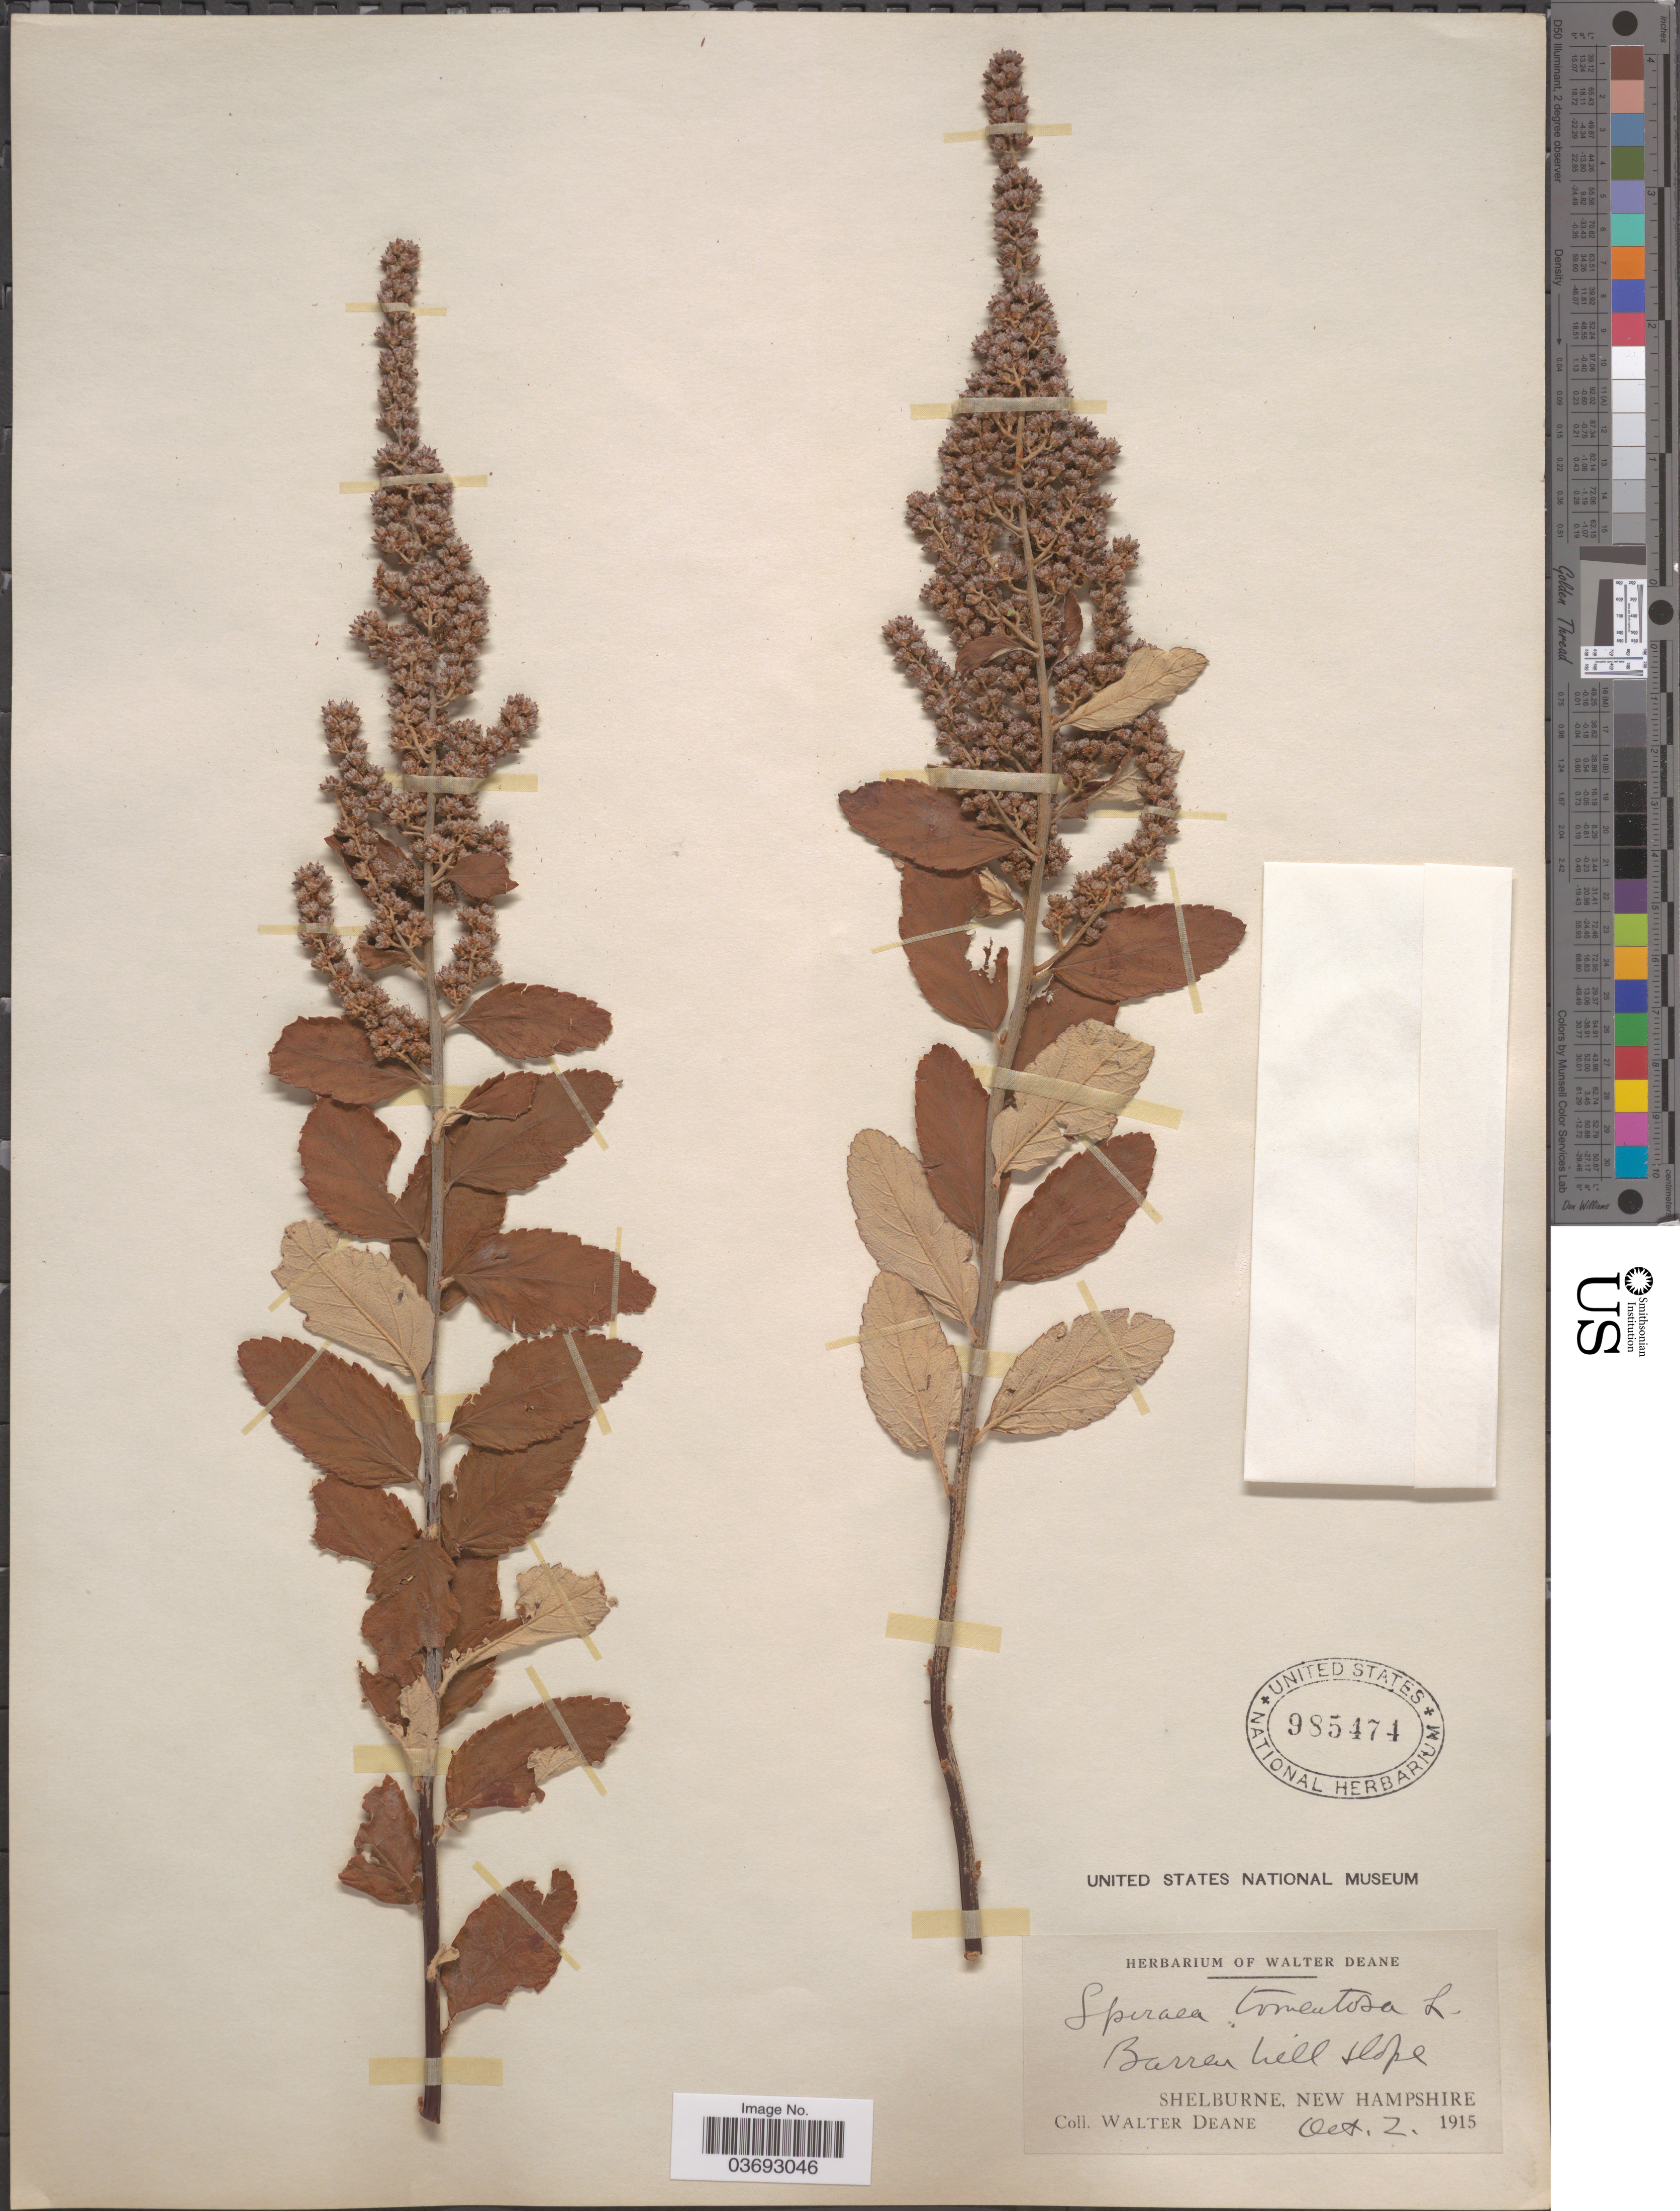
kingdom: Plantae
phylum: Tracheophyta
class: Magnoliopsida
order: Rosales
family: Rosaceae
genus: Spiraea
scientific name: Spiraea tomentosa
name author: L.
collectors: W. Deane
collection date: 1915-10-02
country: United States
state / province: New Hampshire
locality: Barren hill slope. Shelburne.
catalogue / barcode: US 985474